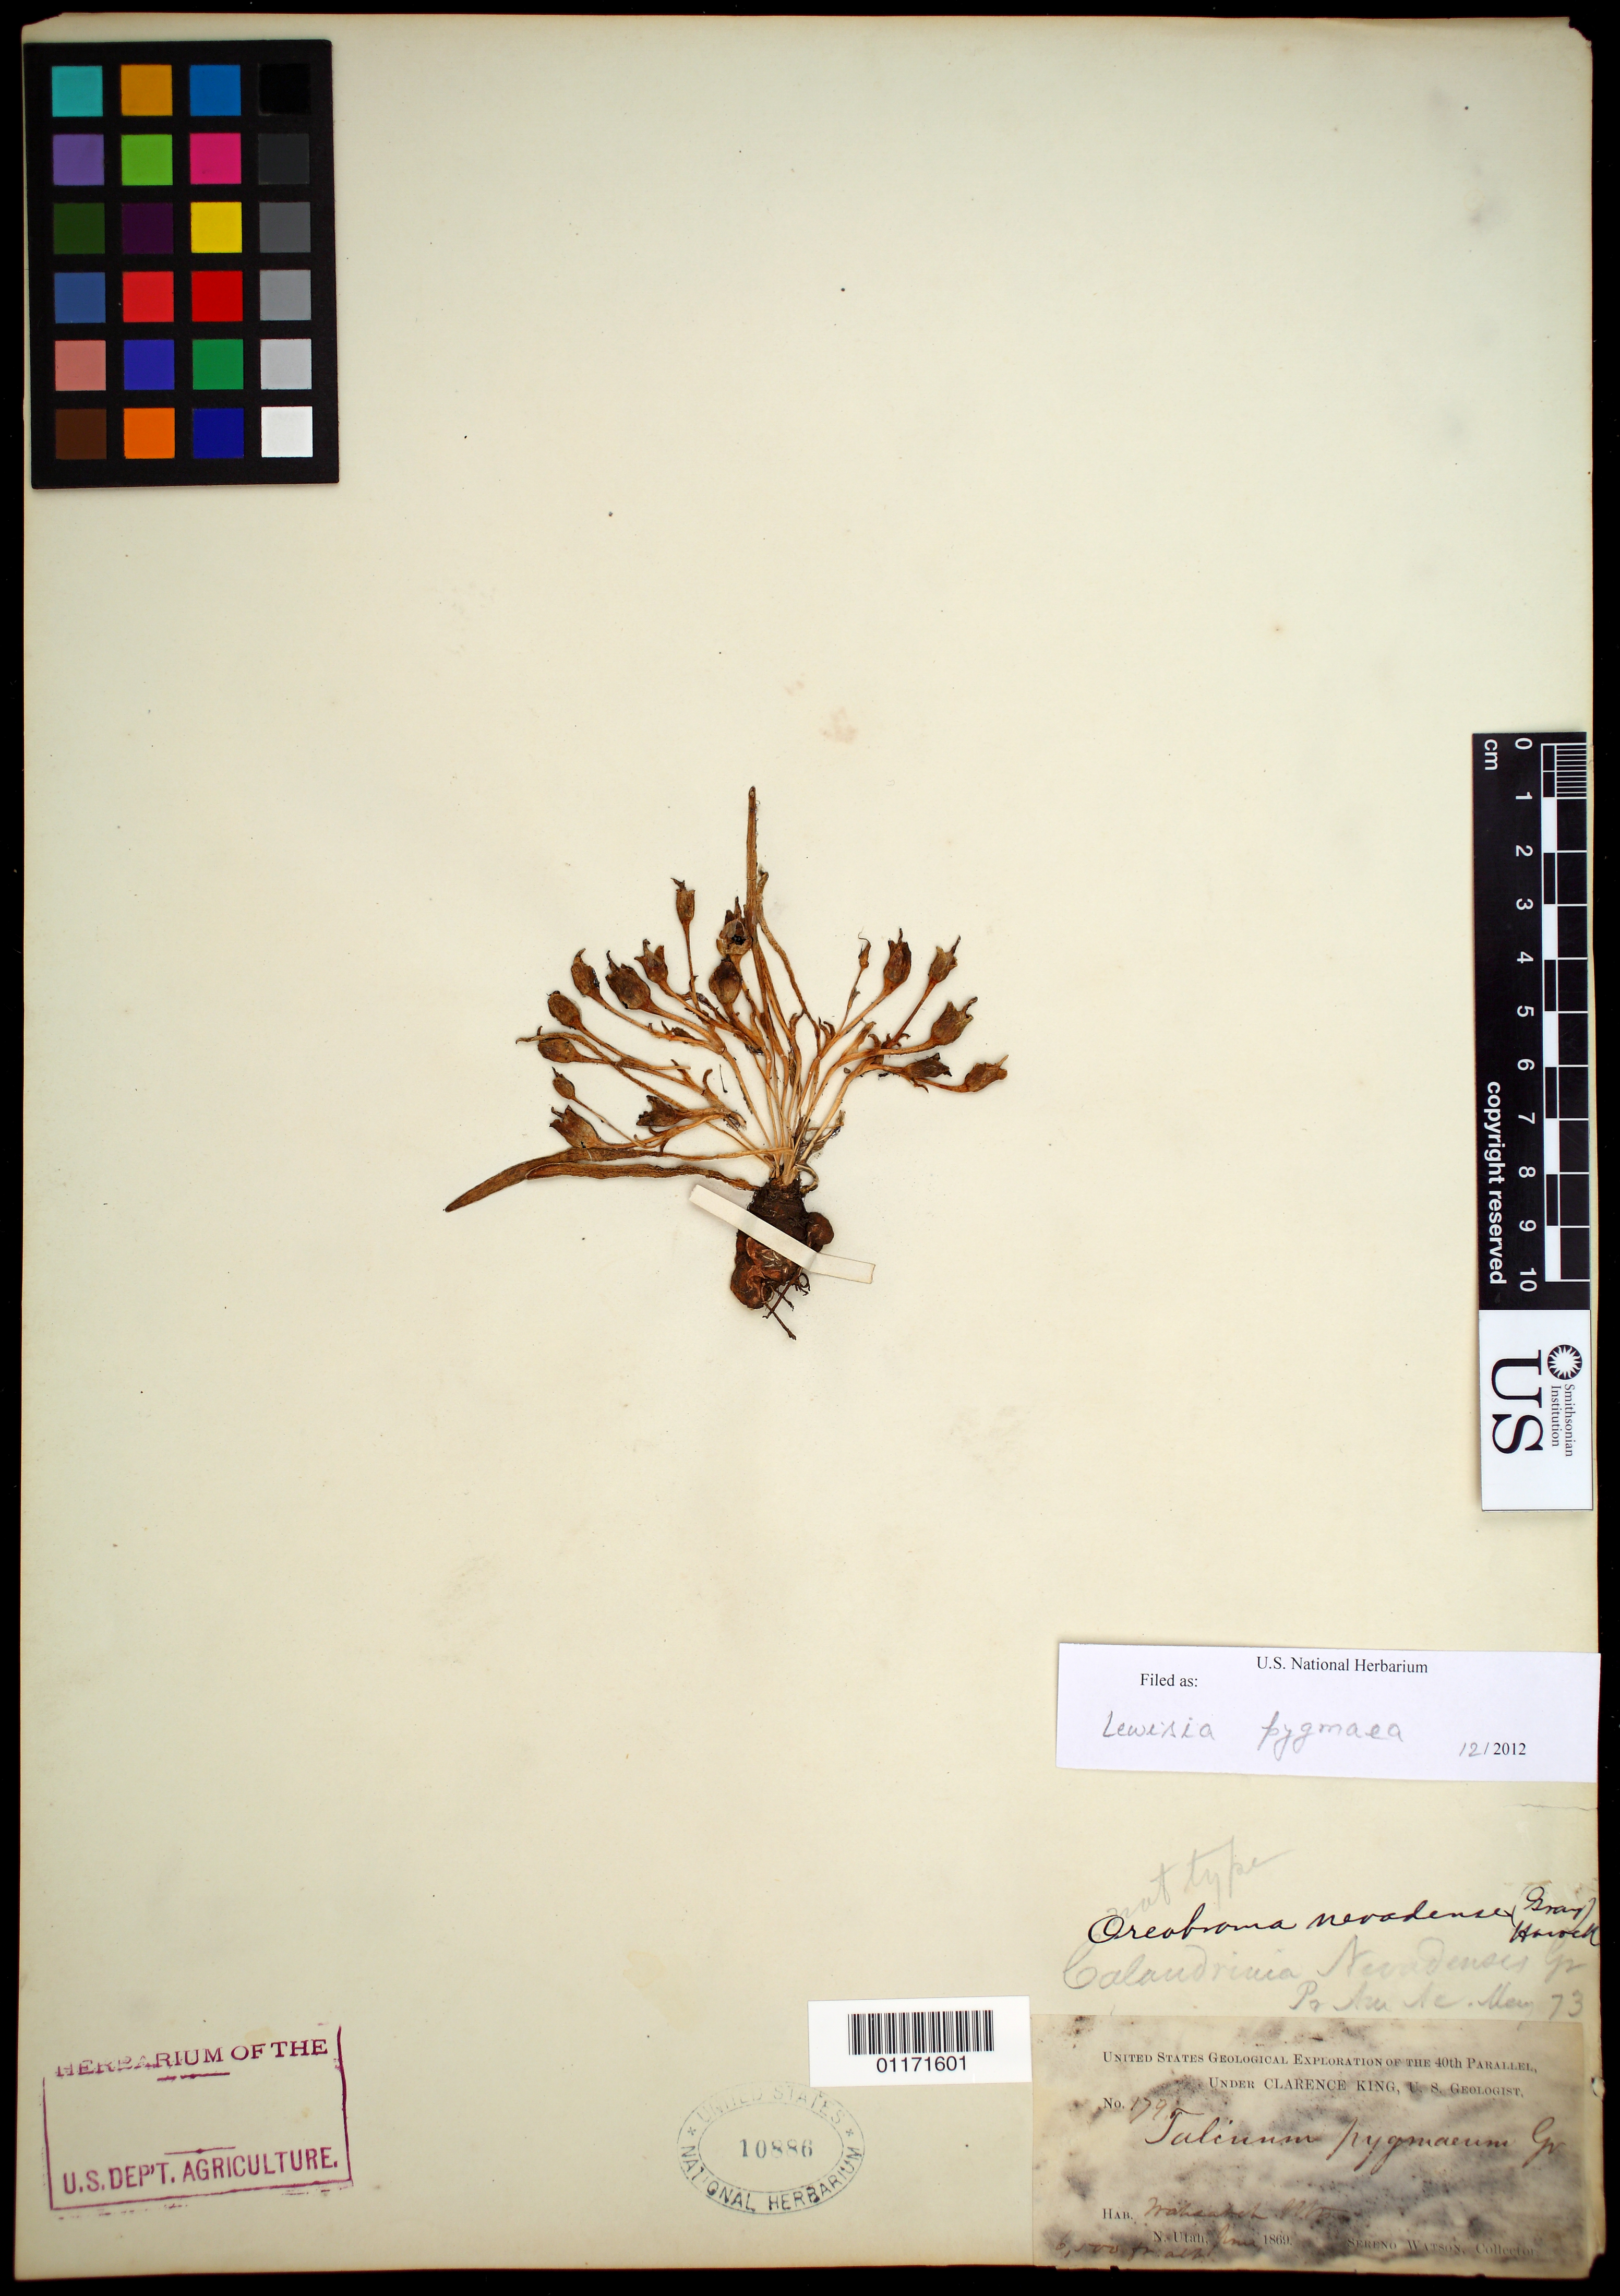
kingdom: Plantae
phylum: Tracheophyta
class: Magnoliopsida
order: Caryophyllales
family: Montiaceae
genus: Lewisia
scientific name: Lewisia nevadensis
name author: (A. Gray) B.L. Rob.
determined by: Strong, Mark T., (BOT), Smithsonian Institution - National Museum of Natural History (UNITED STATES)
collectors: S. Watson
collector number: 179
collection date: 1869-06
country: United States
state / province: Utah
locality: Wasatch Mts., N. Utah.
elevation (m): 1981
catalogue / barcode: US 10886